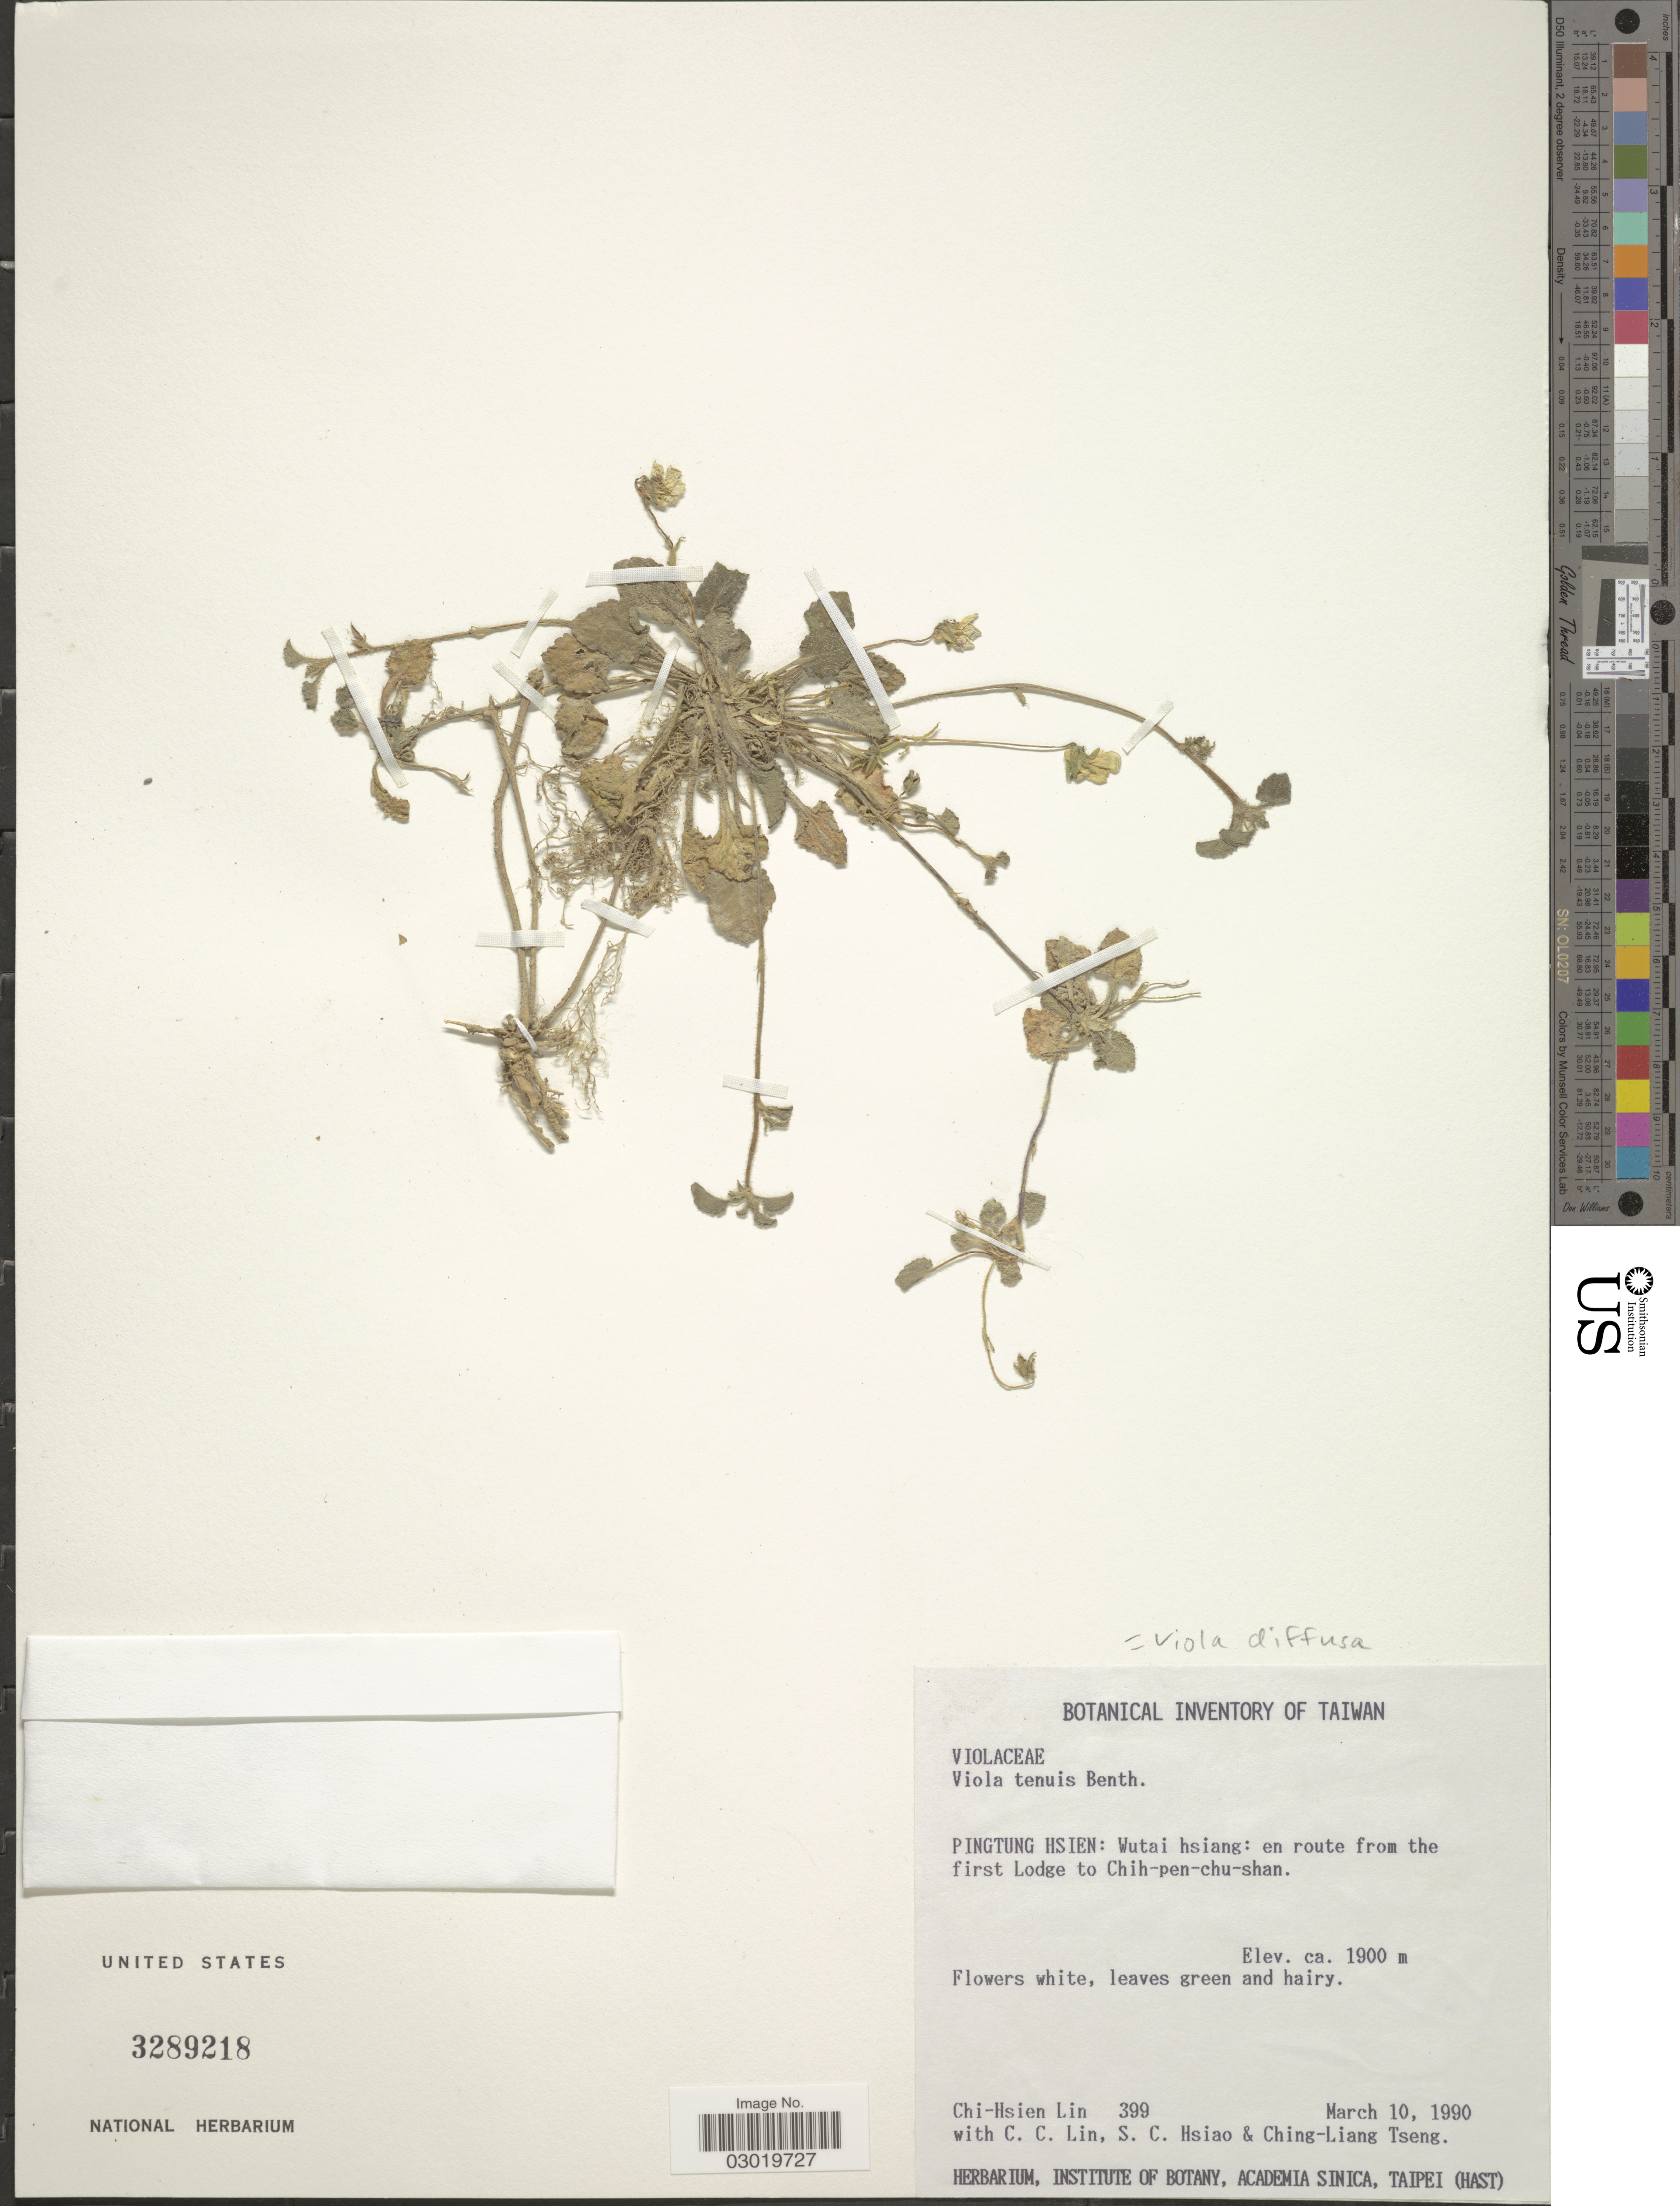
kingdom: Plantae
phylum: Tracheophyta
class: Magnoliopsida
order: Malpighiales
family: Violaceae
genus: Viola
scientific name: Viola diffusa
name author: Ging.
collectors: C. Lin, C. Lin, S. Hsiao & C. Tseng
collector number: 399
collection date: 1990-03-10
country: Taiwan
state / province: Pingtung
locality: Pingtung Hsien: Wutai hsiang: en route from the first Lodge to Chih-pen-chu-shan.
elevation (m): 1900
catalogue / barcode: US 3289218